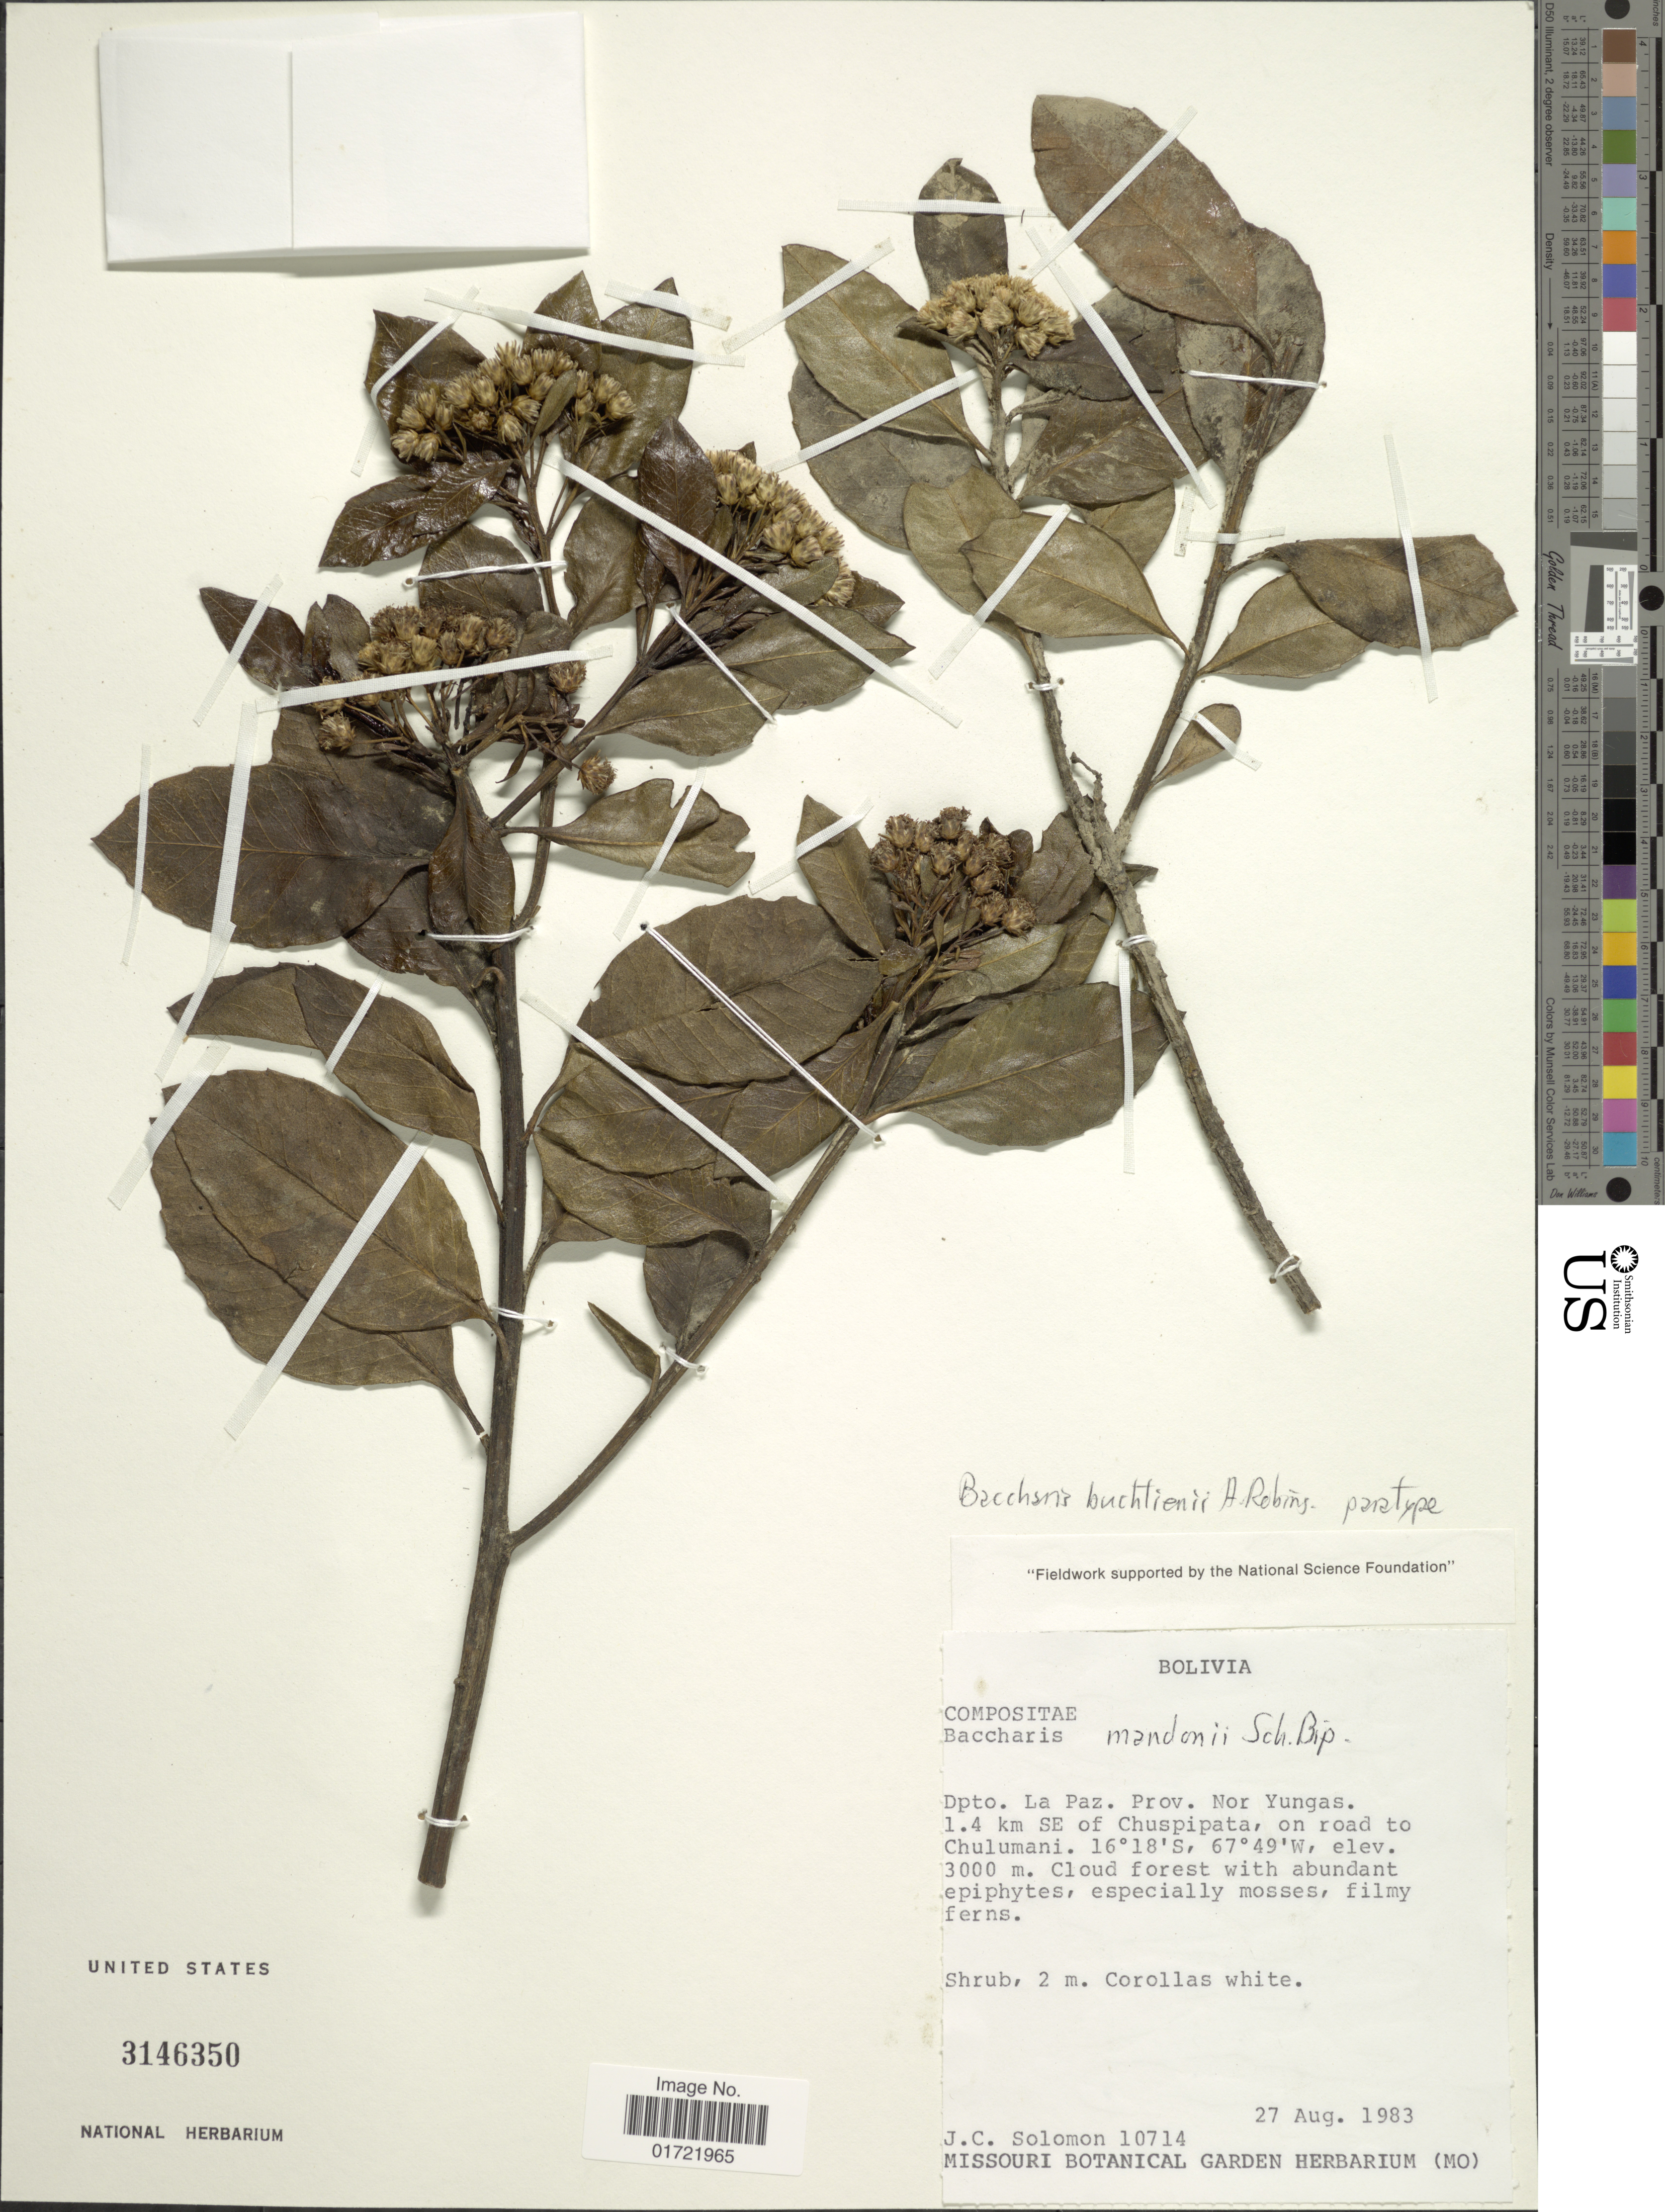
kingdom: Plantae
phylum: Tracheophyta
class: Magnoliopsida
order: Asterales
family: Asteraceae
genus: Baccharis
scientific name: Baccharis buchtienii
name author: H. Rob.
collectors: J. C. Solomon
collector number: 10714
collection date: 1983-08-27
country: Bolivia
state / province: La Paz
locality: Prov. Nor Yungas. 1.4 km SE of Chuspipata, on road to Chulumani.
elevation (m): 3000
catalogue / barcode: US 3146350